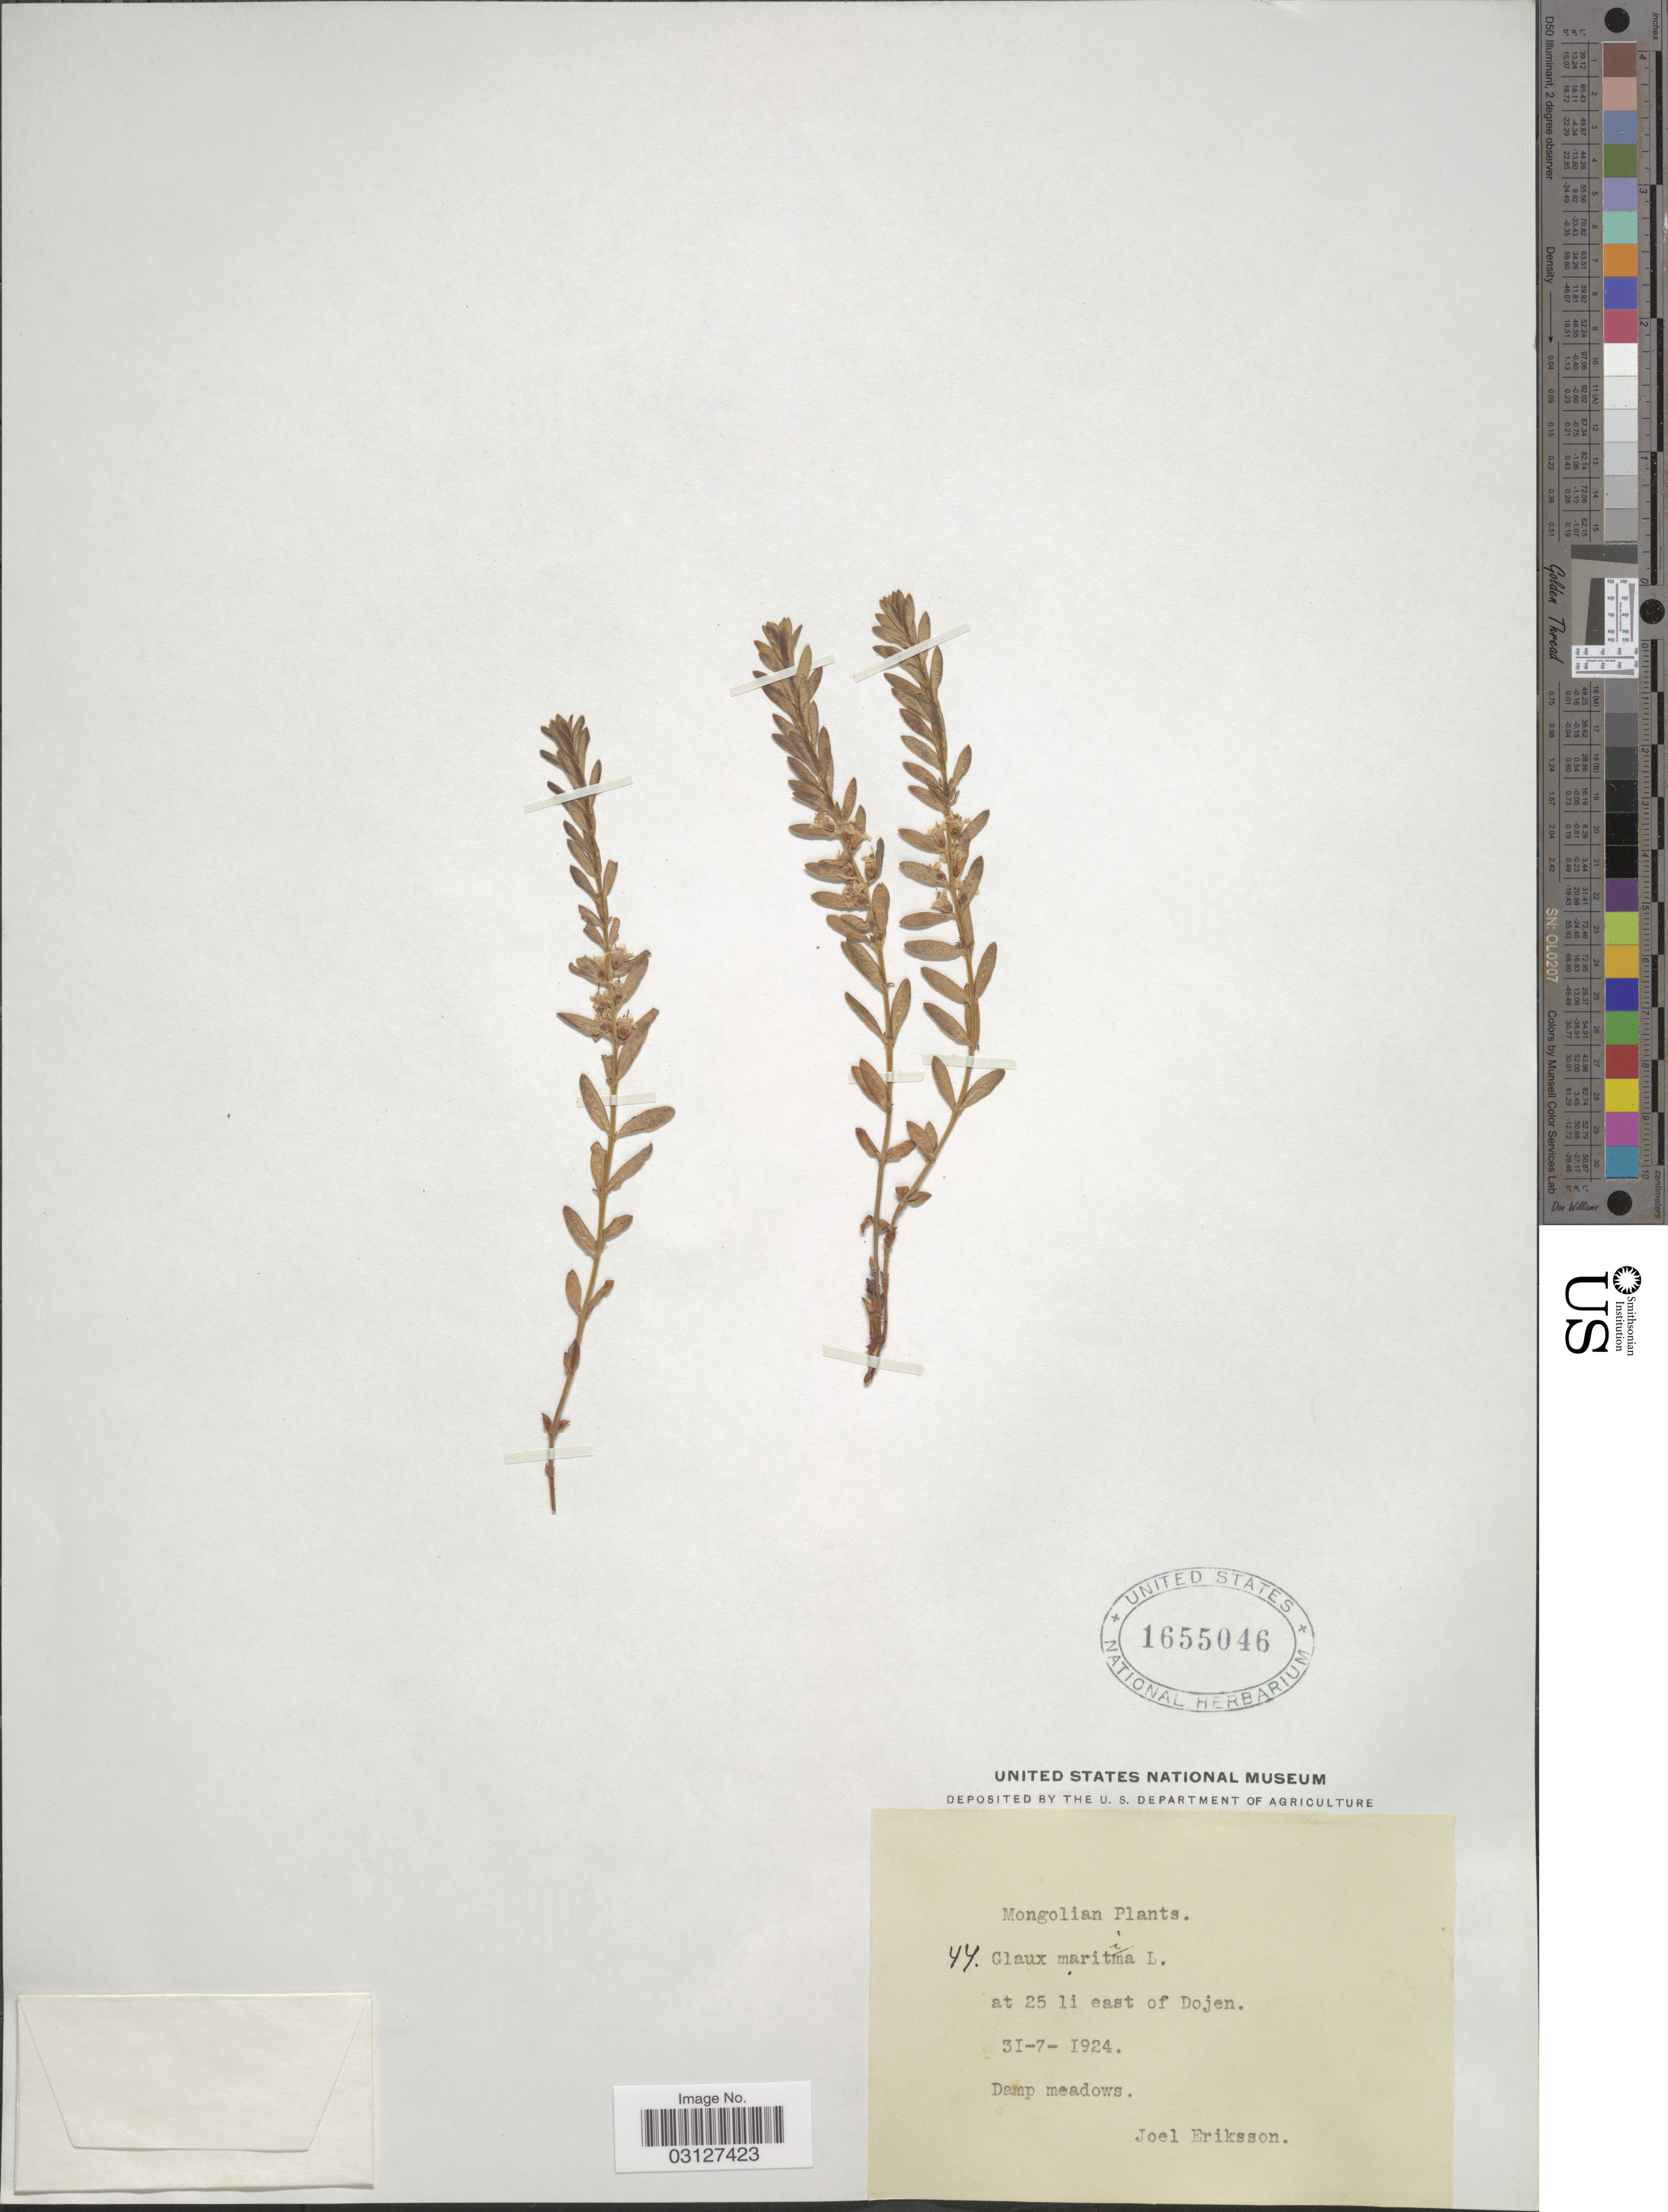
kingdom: Plantae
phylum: Tracheophyta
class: Magnoliopsida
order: Ericales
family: Primulaceae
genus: Glaux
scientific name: Glaux maritima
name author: L.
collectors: J. Eriksson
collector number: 44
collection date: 1924-07-31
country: Mongolia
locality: At 25 li east of Dojen.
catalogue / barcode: US 1655046